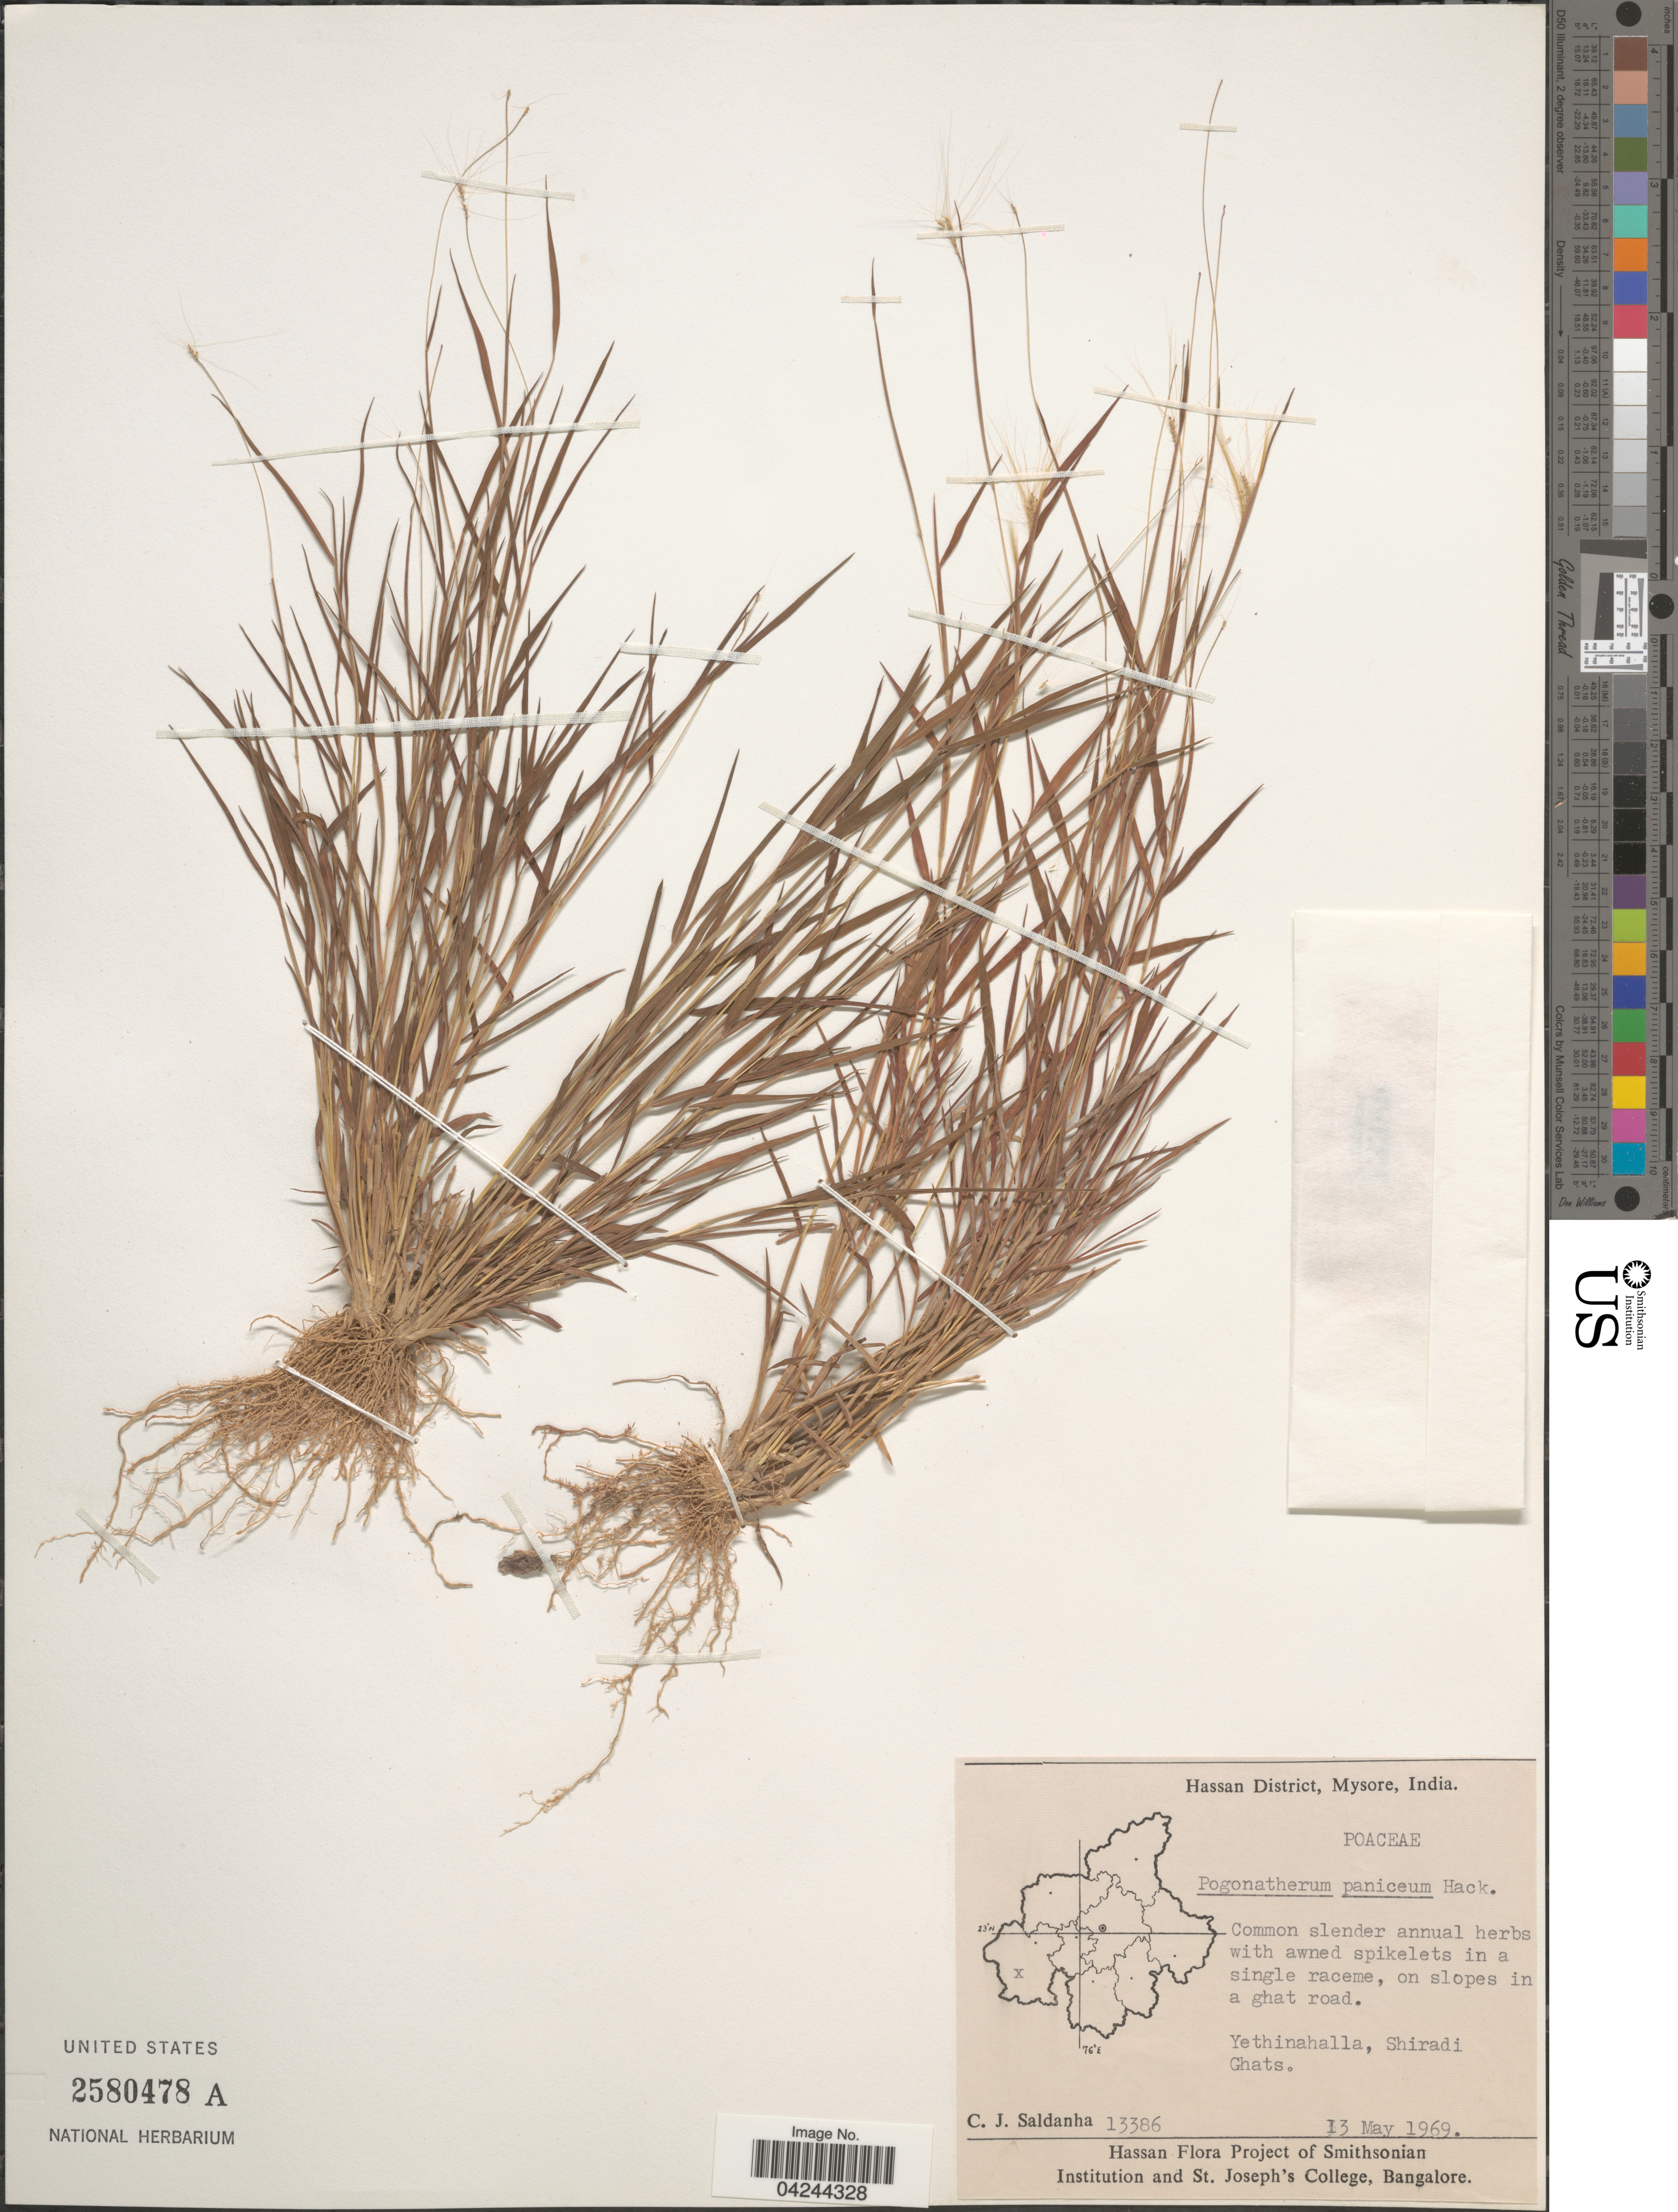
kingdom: Plantae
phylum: Tracheophyta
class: Liliopsida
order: Poales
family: Poaceae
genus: Pogonatherum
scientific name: Pogonatherum crinitum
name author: (Thunb.) Kunth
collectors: C. J. Saldanha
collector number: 13386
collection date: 1969-05-13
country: India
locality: Hassan District, Mysore. Yethinahalla, Shiradi Ghats.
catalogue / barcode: US 2580478A